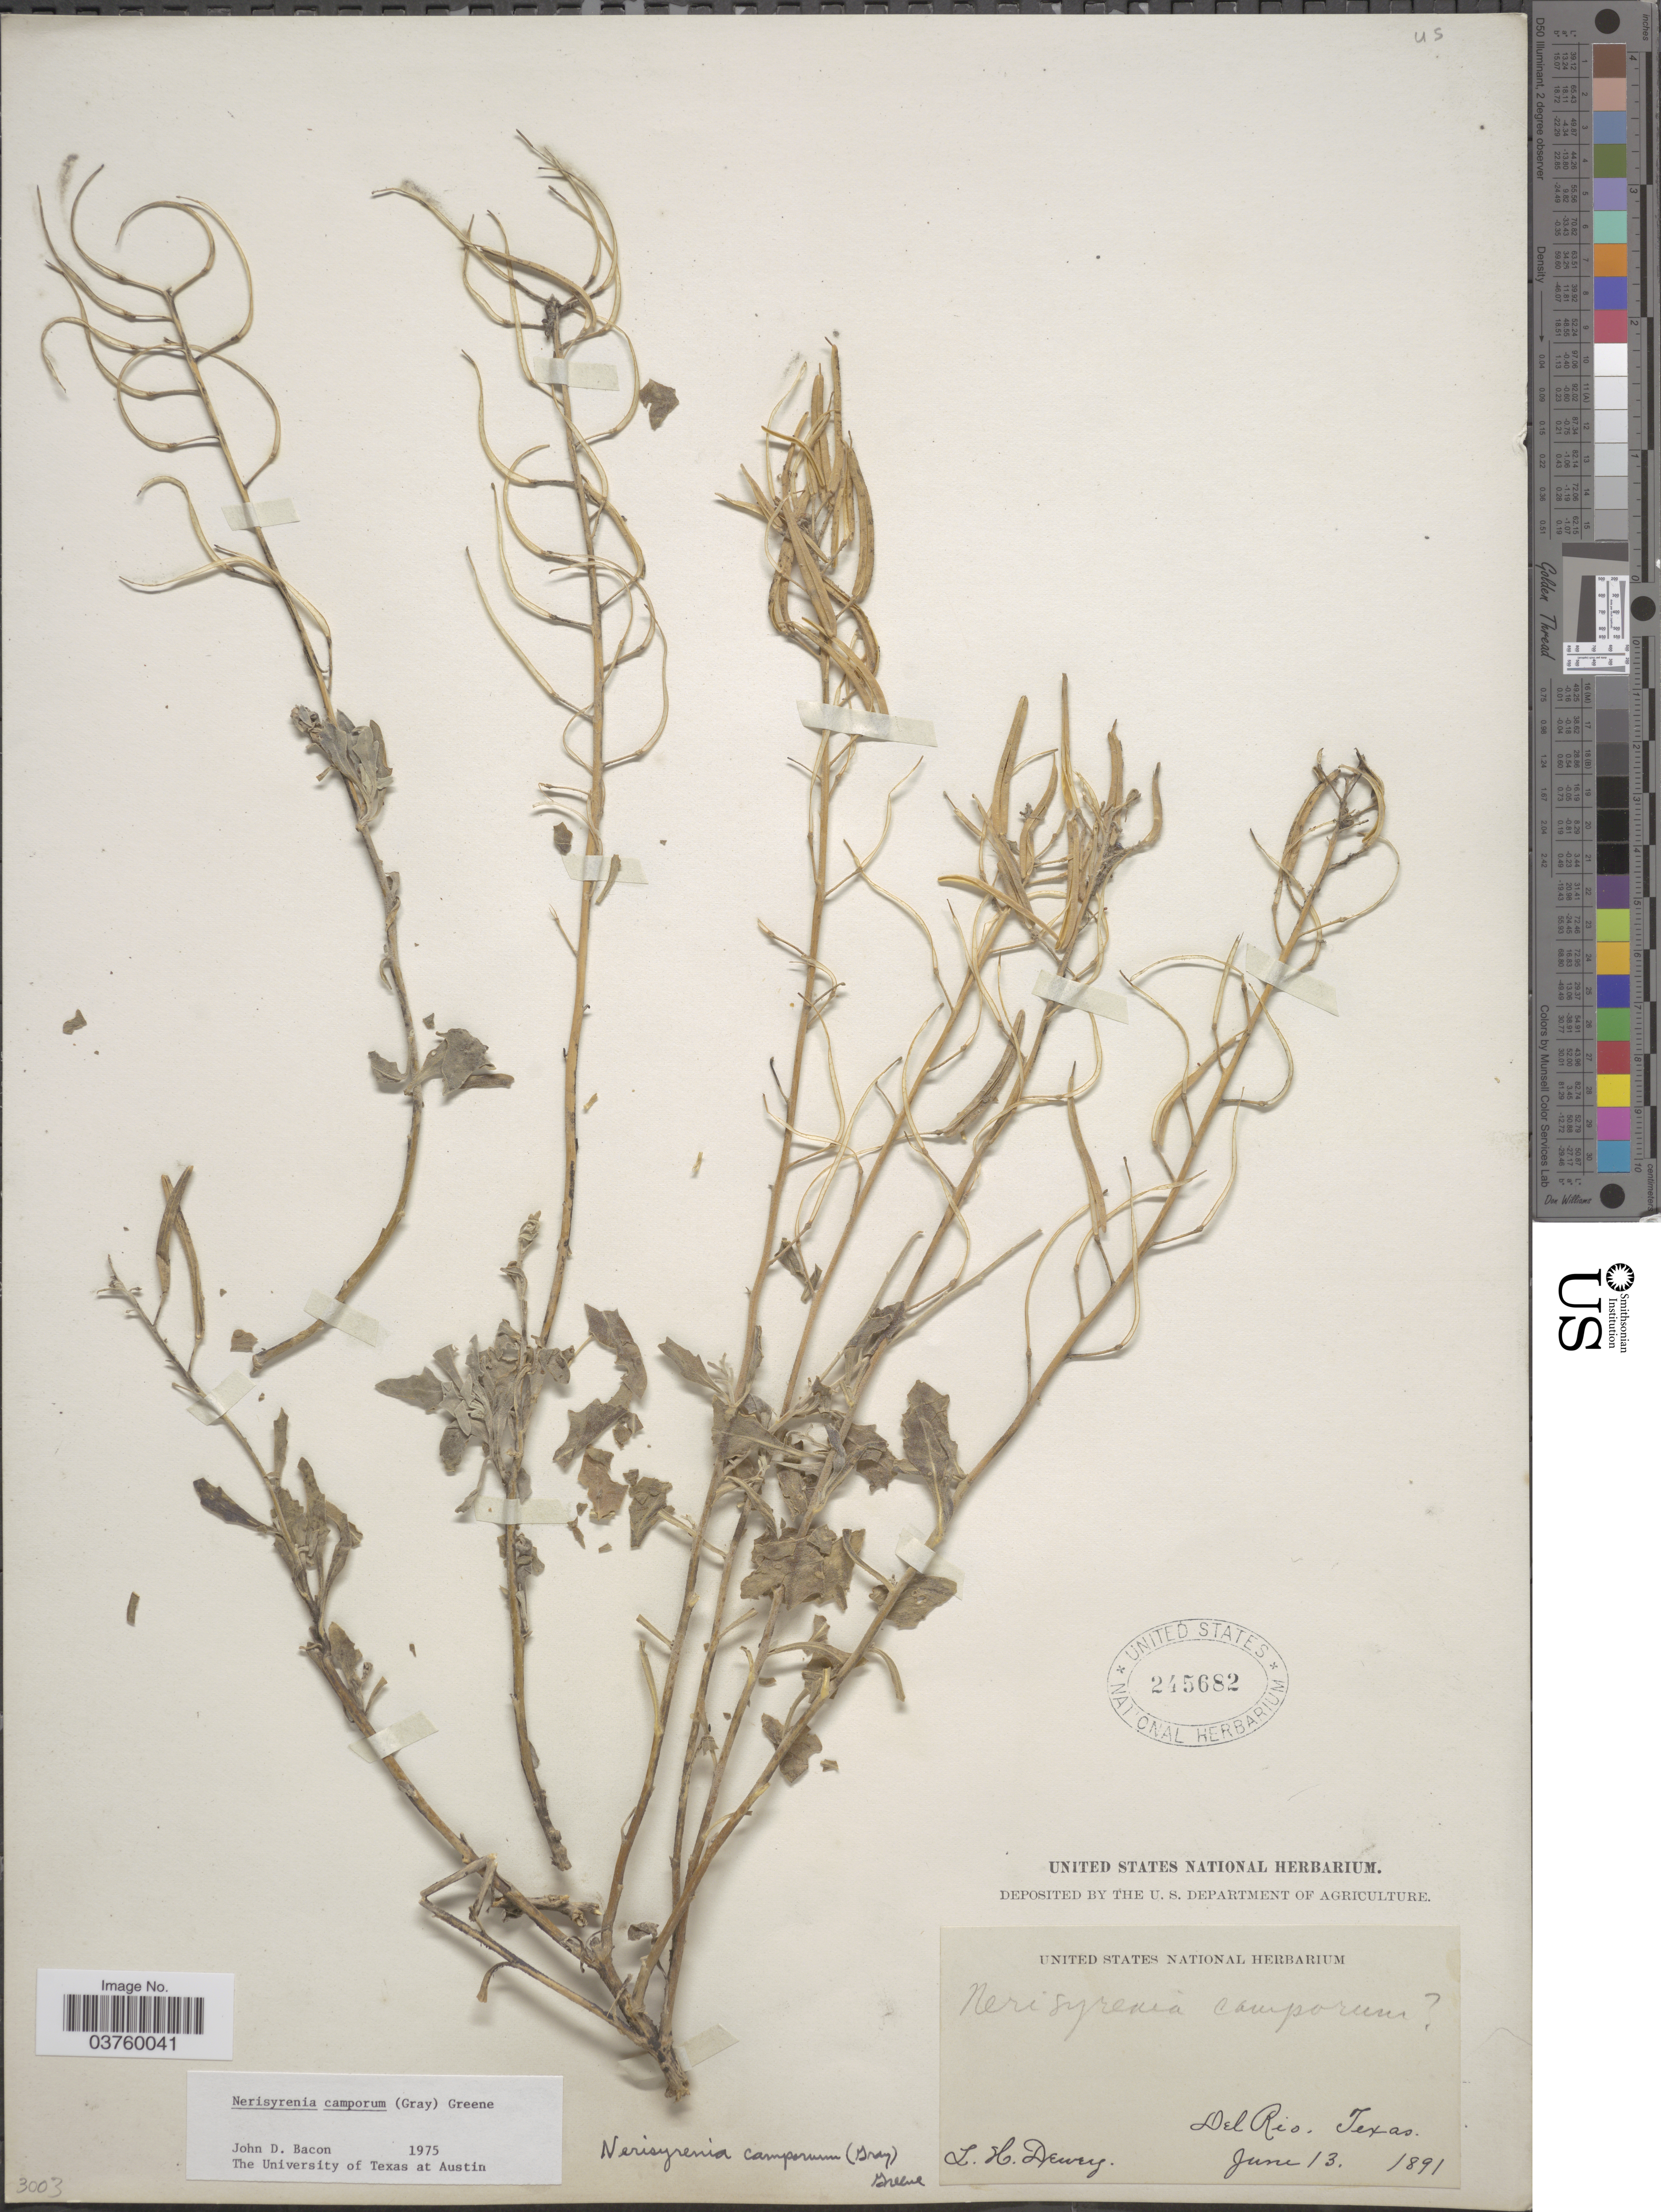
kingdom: Plantae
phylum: Tracheophyta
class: Magnoliopsida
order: Brassicales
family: Brassicaceae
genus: Nerisyrenia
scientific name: Nerisyrenia camporum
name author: (A. Gray) Greene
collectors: L. H. Dewey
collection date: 1891-06-13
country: United States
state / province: Texas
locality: Del Rio.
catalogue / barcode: US 245682